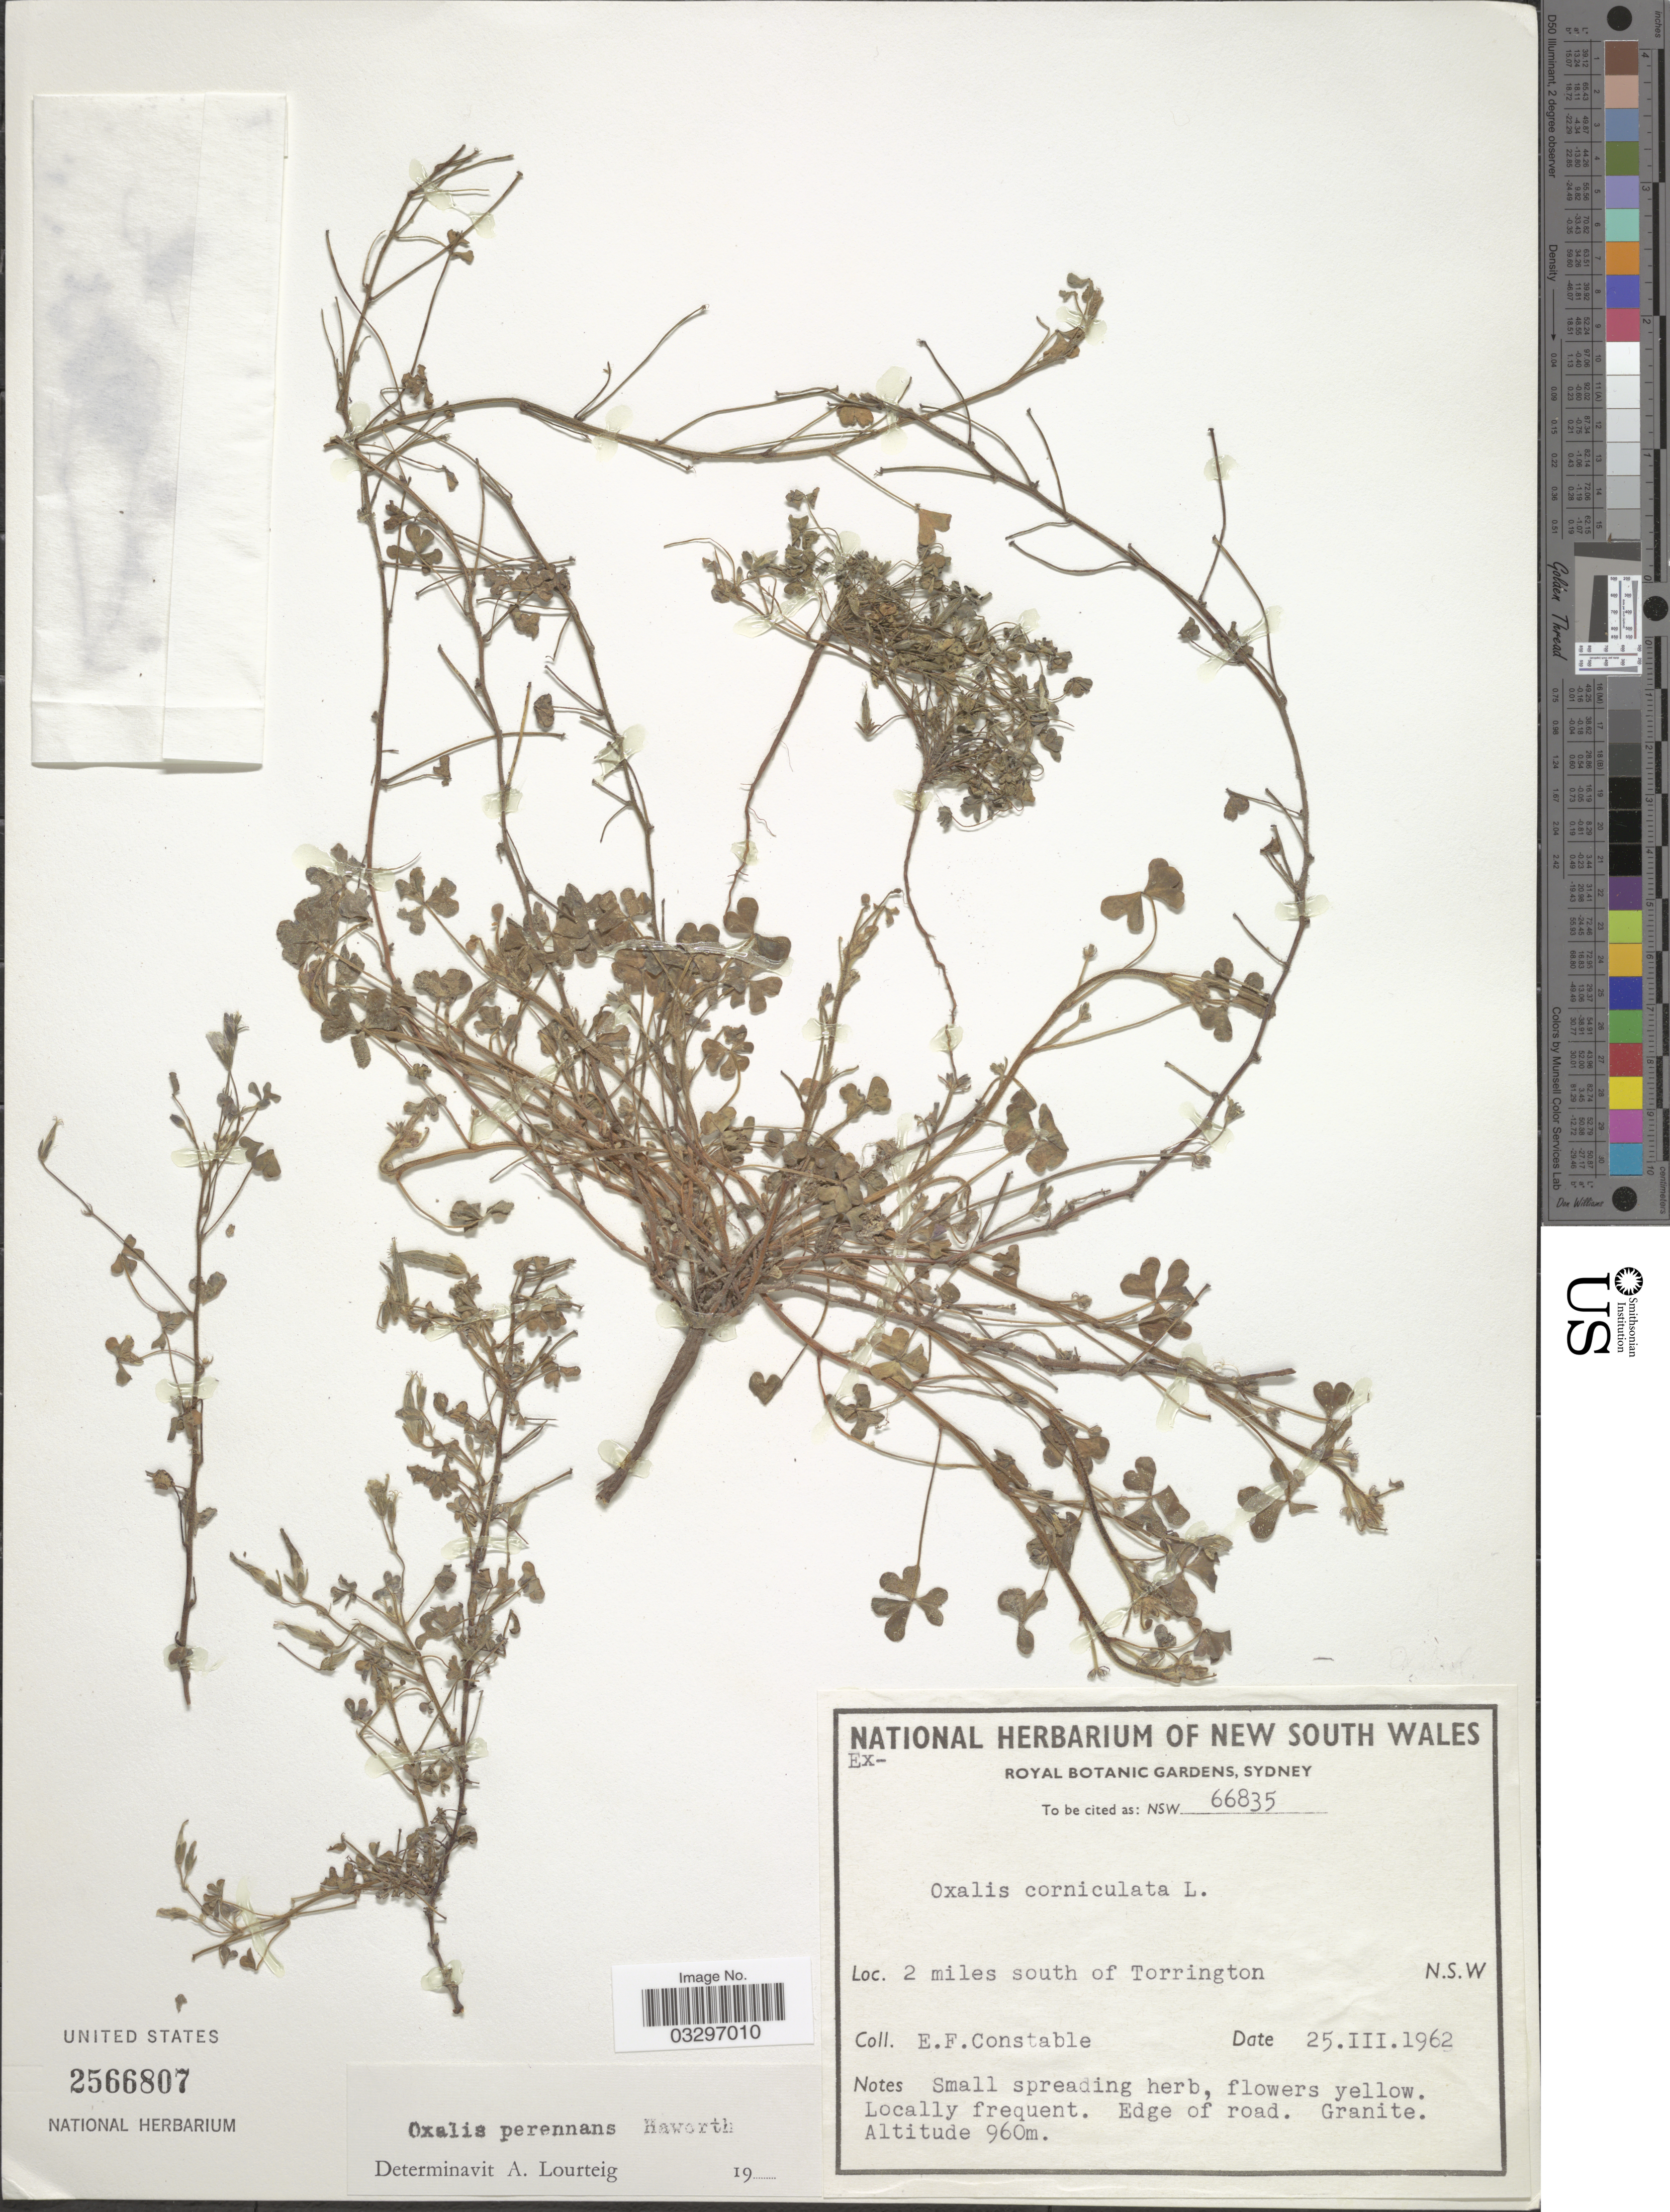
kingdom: Plantae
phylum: Tracheophyta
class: Magnoliopsida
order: Oxalidales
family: Oxalidaceae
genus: Oxalis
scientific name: Oxalis perennans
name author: Haw.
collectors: E. F. Constable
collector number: NSW66835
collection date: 1962-03-25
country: Australia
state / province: New South Wales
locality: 2 miles south of Torrington.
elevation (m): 960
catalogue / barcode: US 2566807